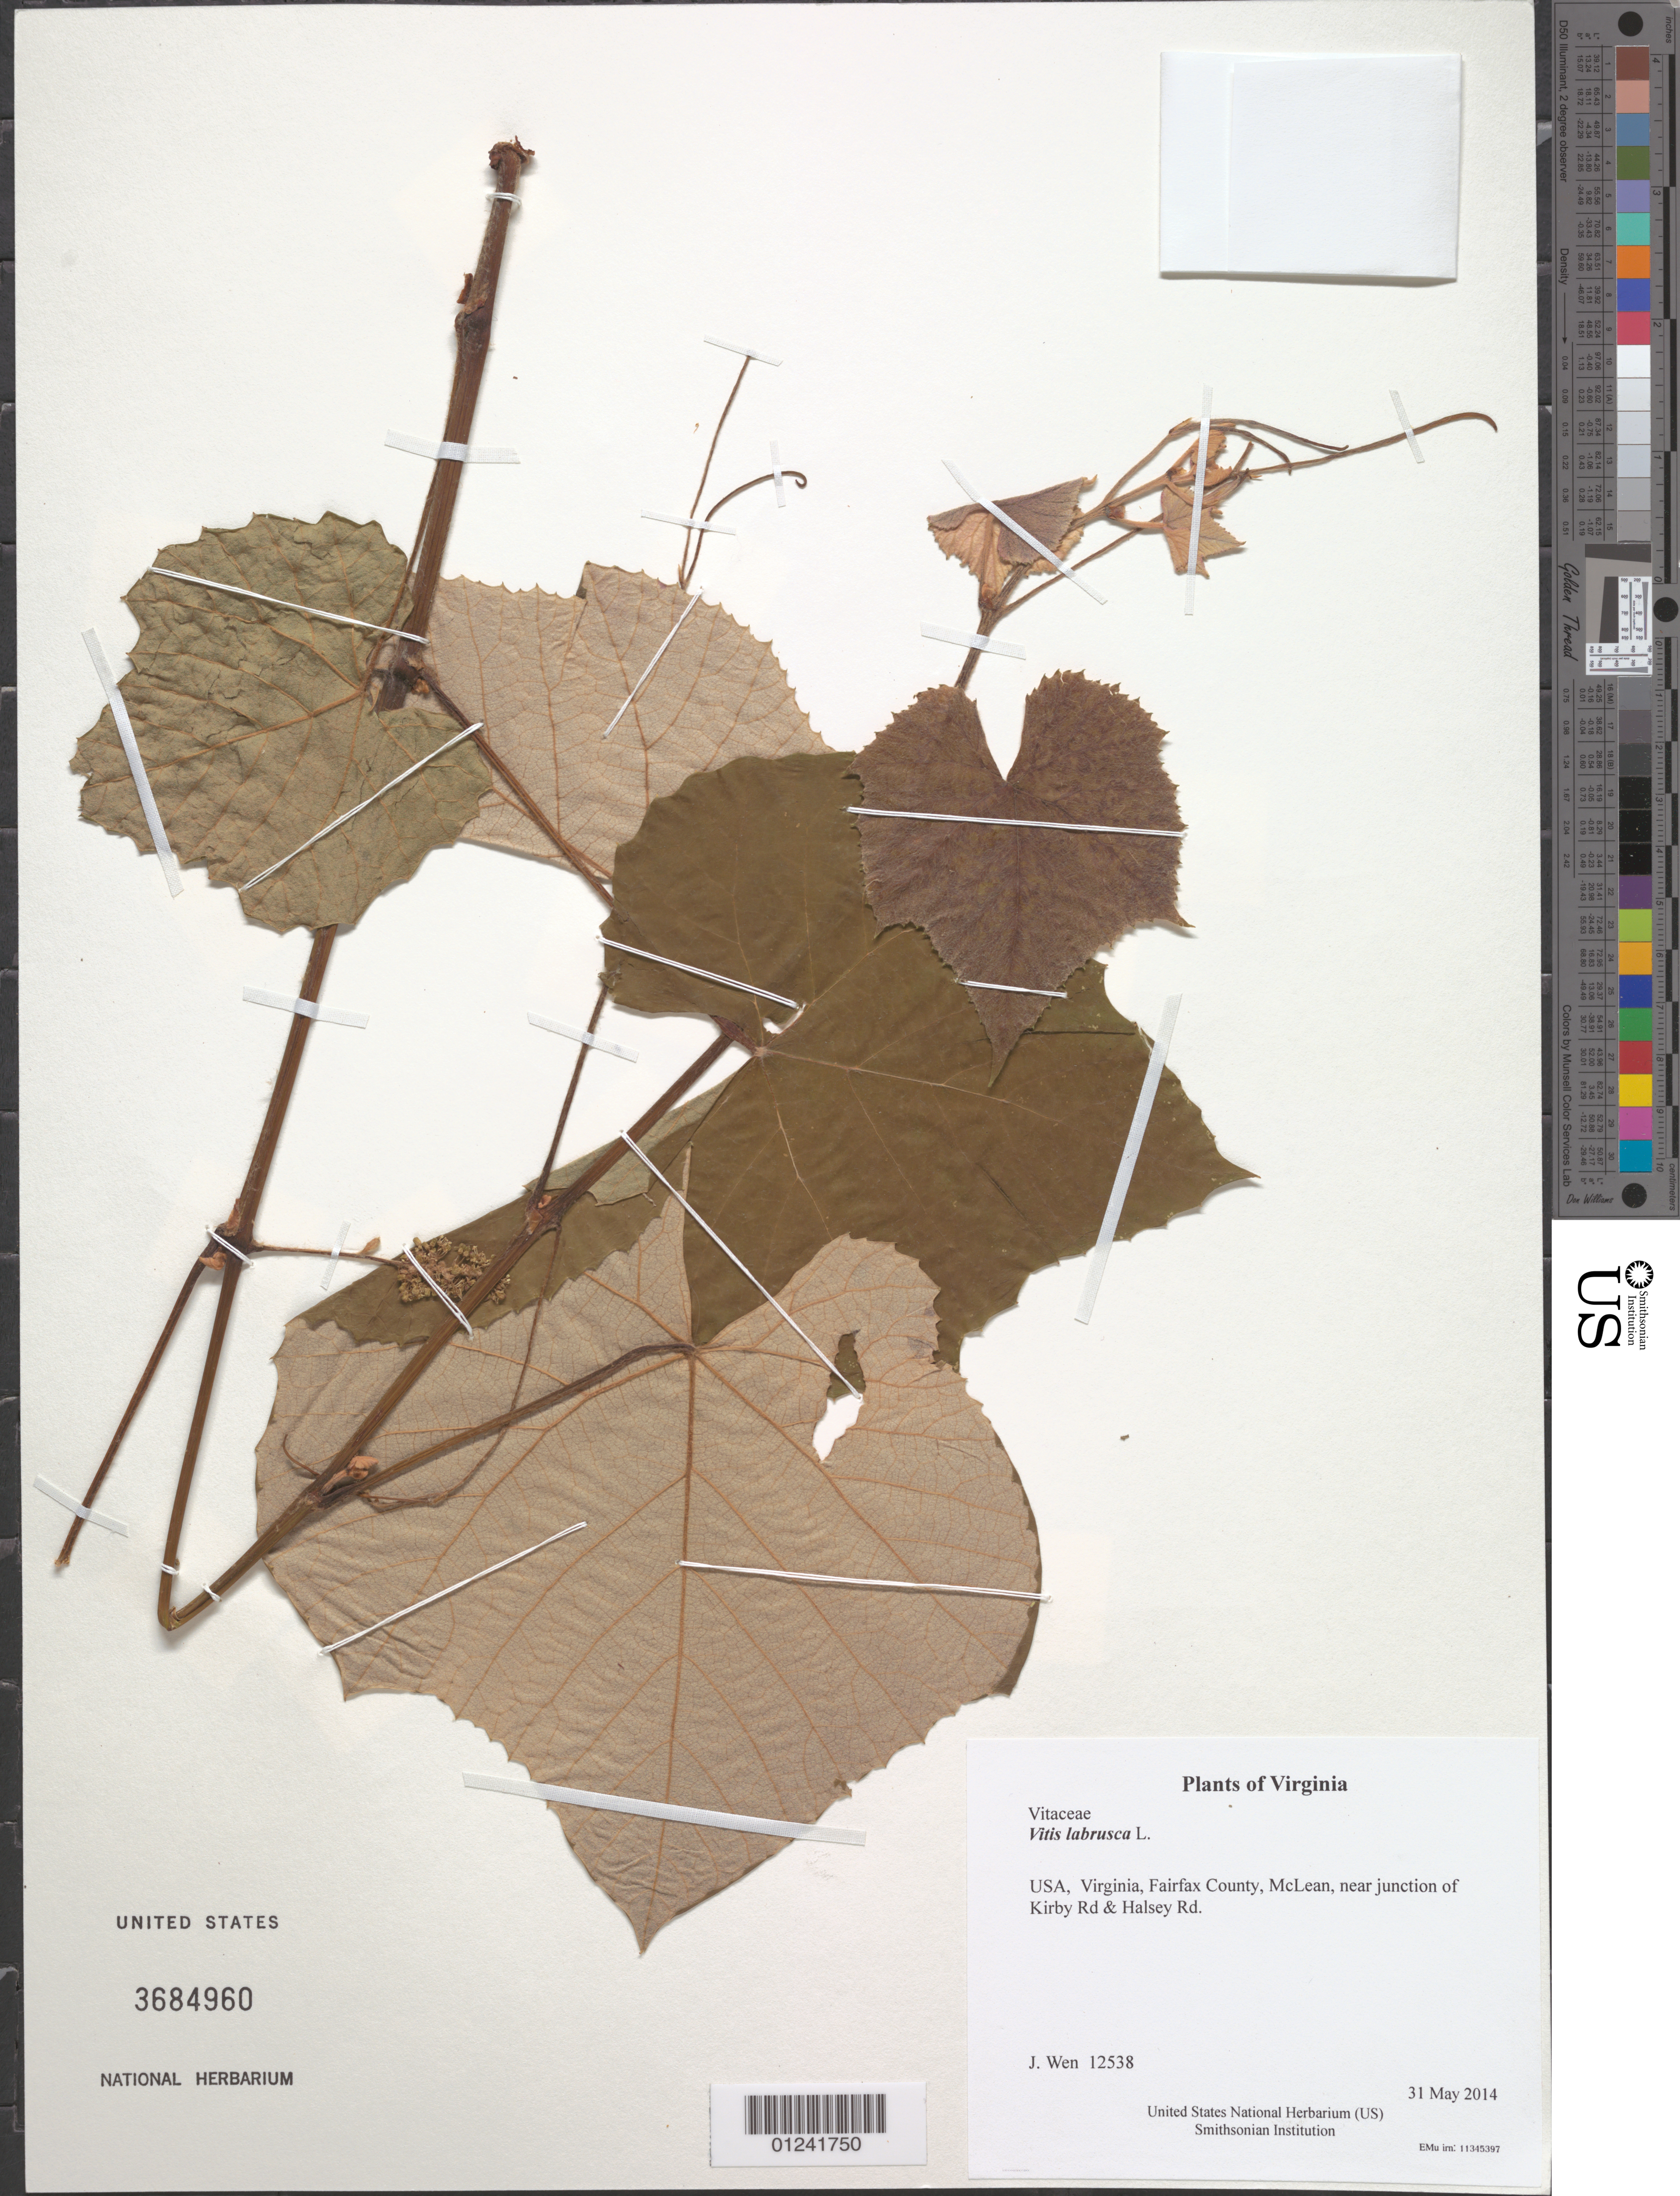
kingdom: Plantae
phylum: Tracheophyta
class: Magnoliopsida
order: Vitales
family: Vitaceae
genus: Vitis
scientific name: Vitis labrusca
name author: L.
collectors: J. Wen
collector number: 12538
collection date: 2014-05-31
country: United States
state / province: Virginia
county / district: Fairfax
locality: McLean, near junction of Kirby Rd & Halsey Rd.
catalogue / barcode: US 3684960